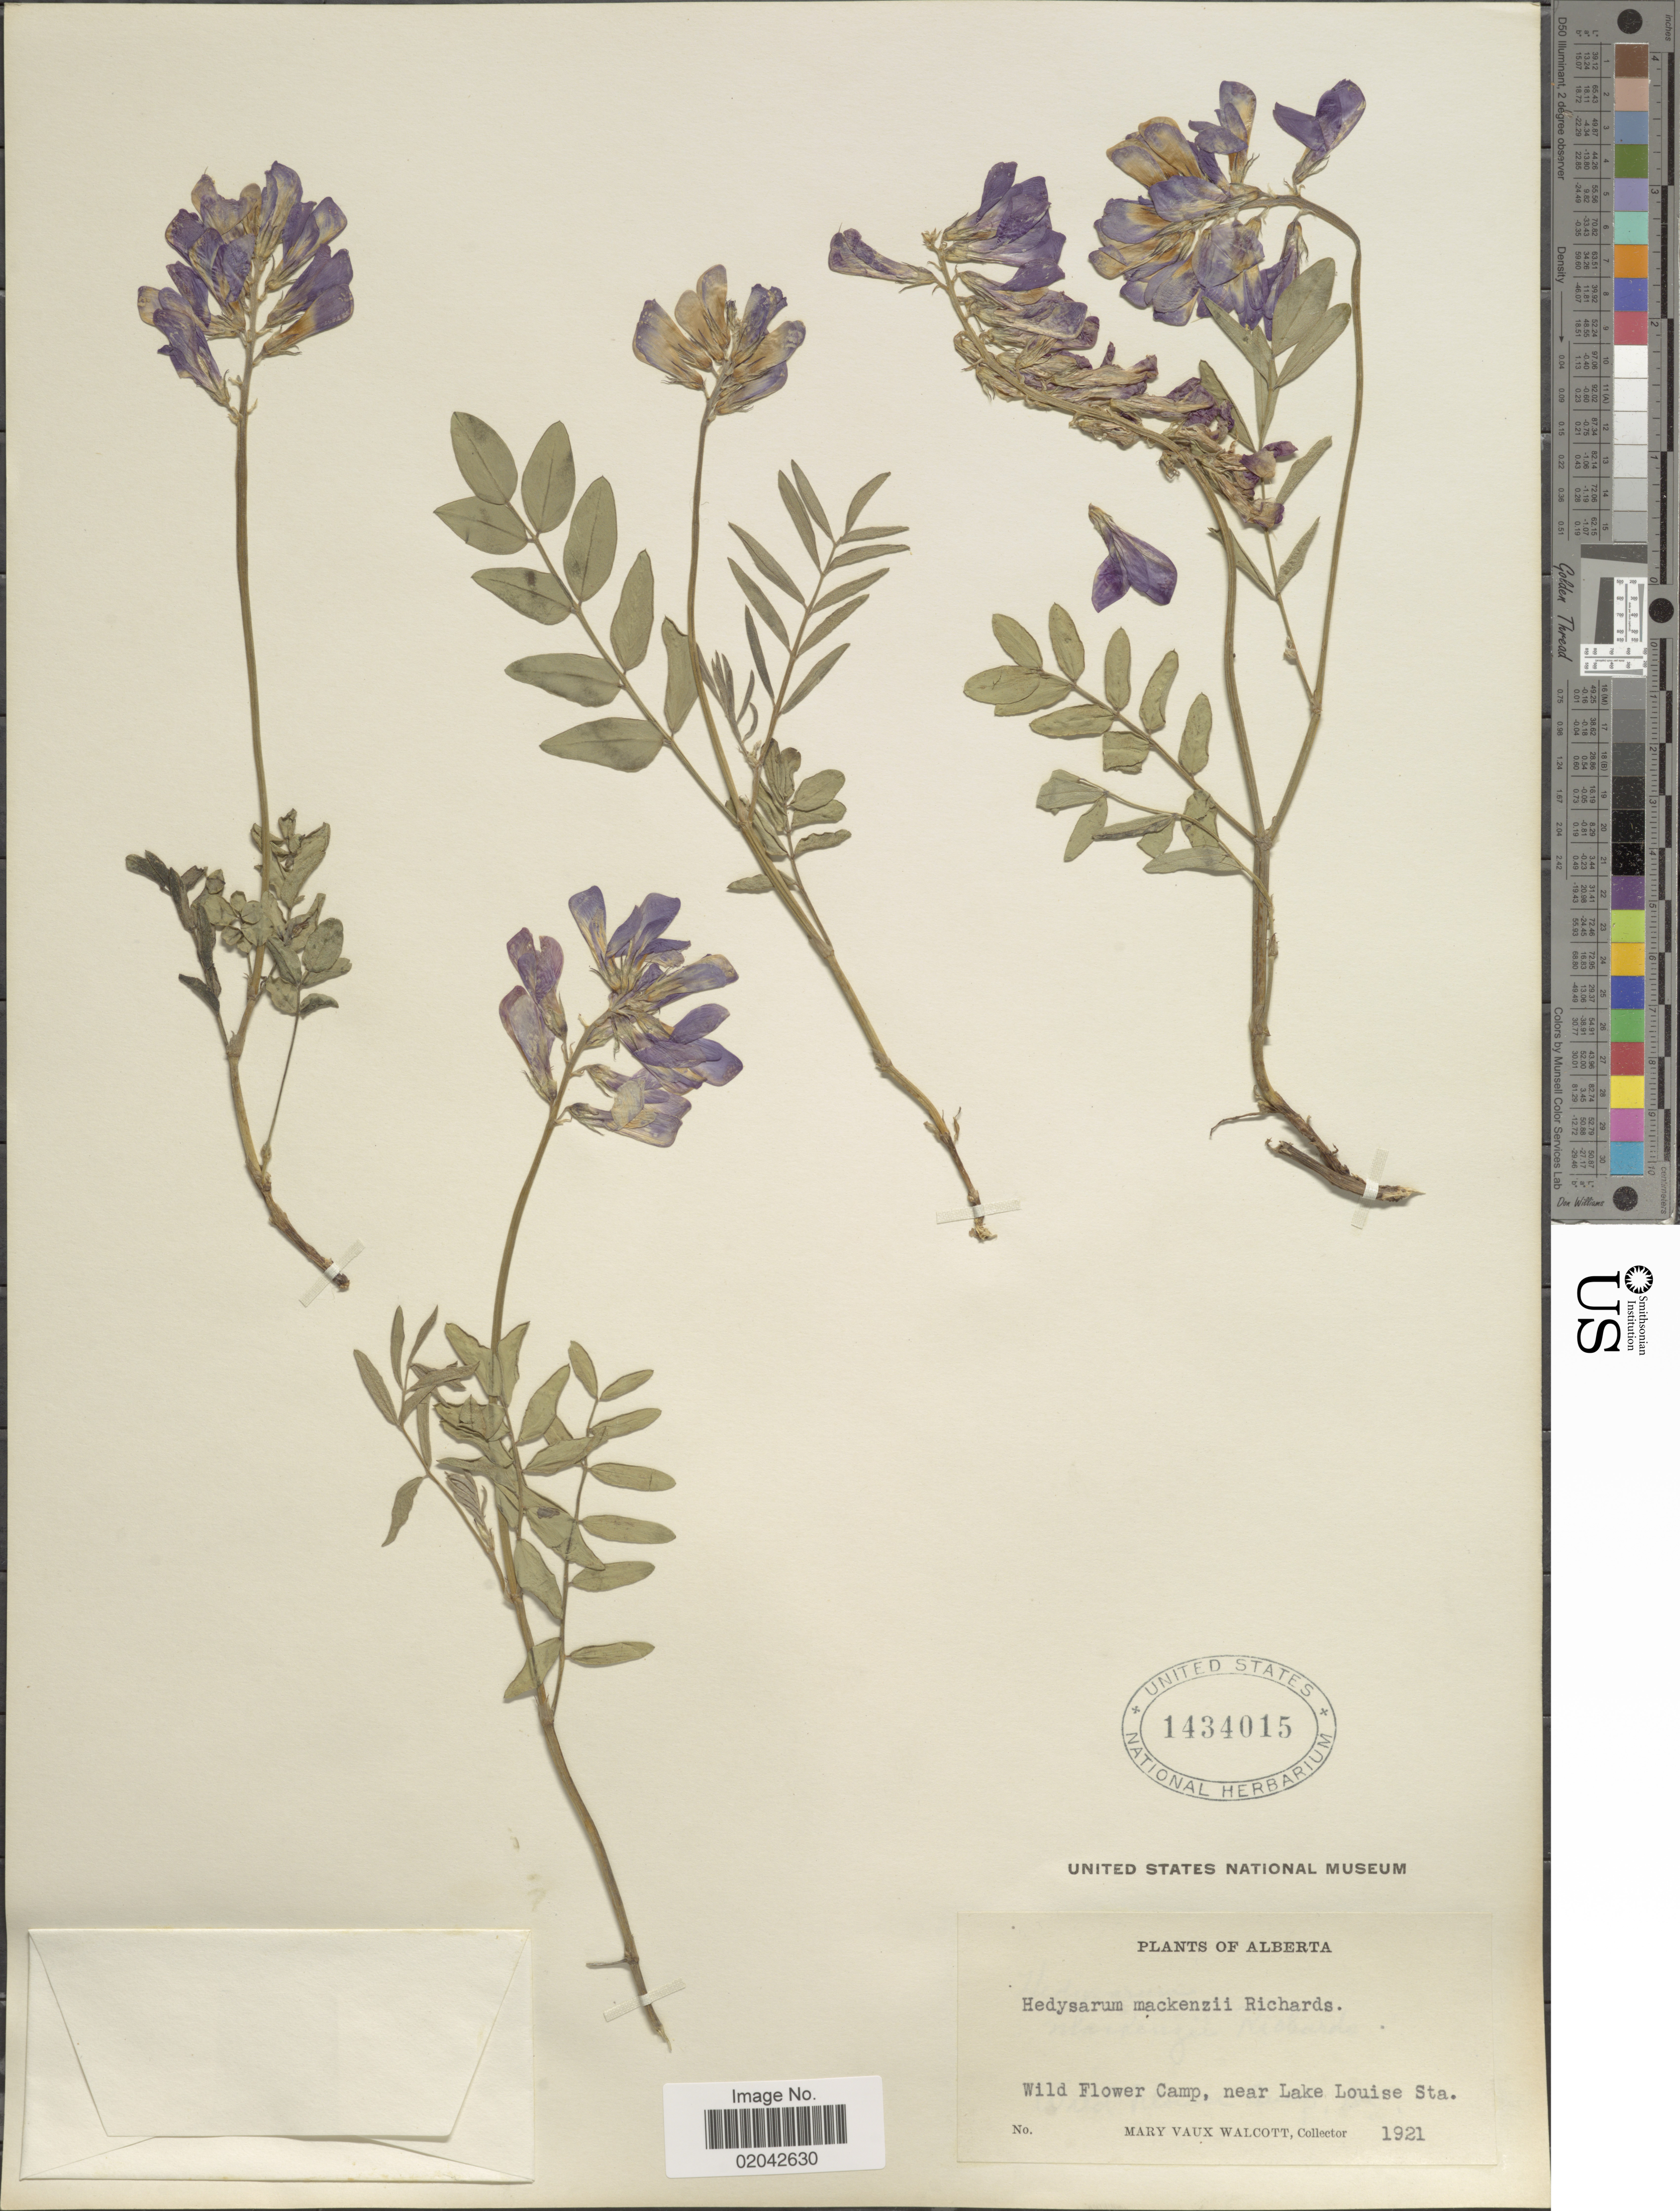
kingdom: Plantae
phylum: Tracheophyta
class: Magnoliopsida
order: Fabales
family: Fabaceae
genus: Hedysarum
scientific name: Hedysarum mackenziei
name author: Richardson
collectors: M. Walcott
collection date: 1921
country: Canada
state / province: Alberta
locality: Wild Flower Camp, near Lake Louise Sta.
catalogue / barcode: US 1434015